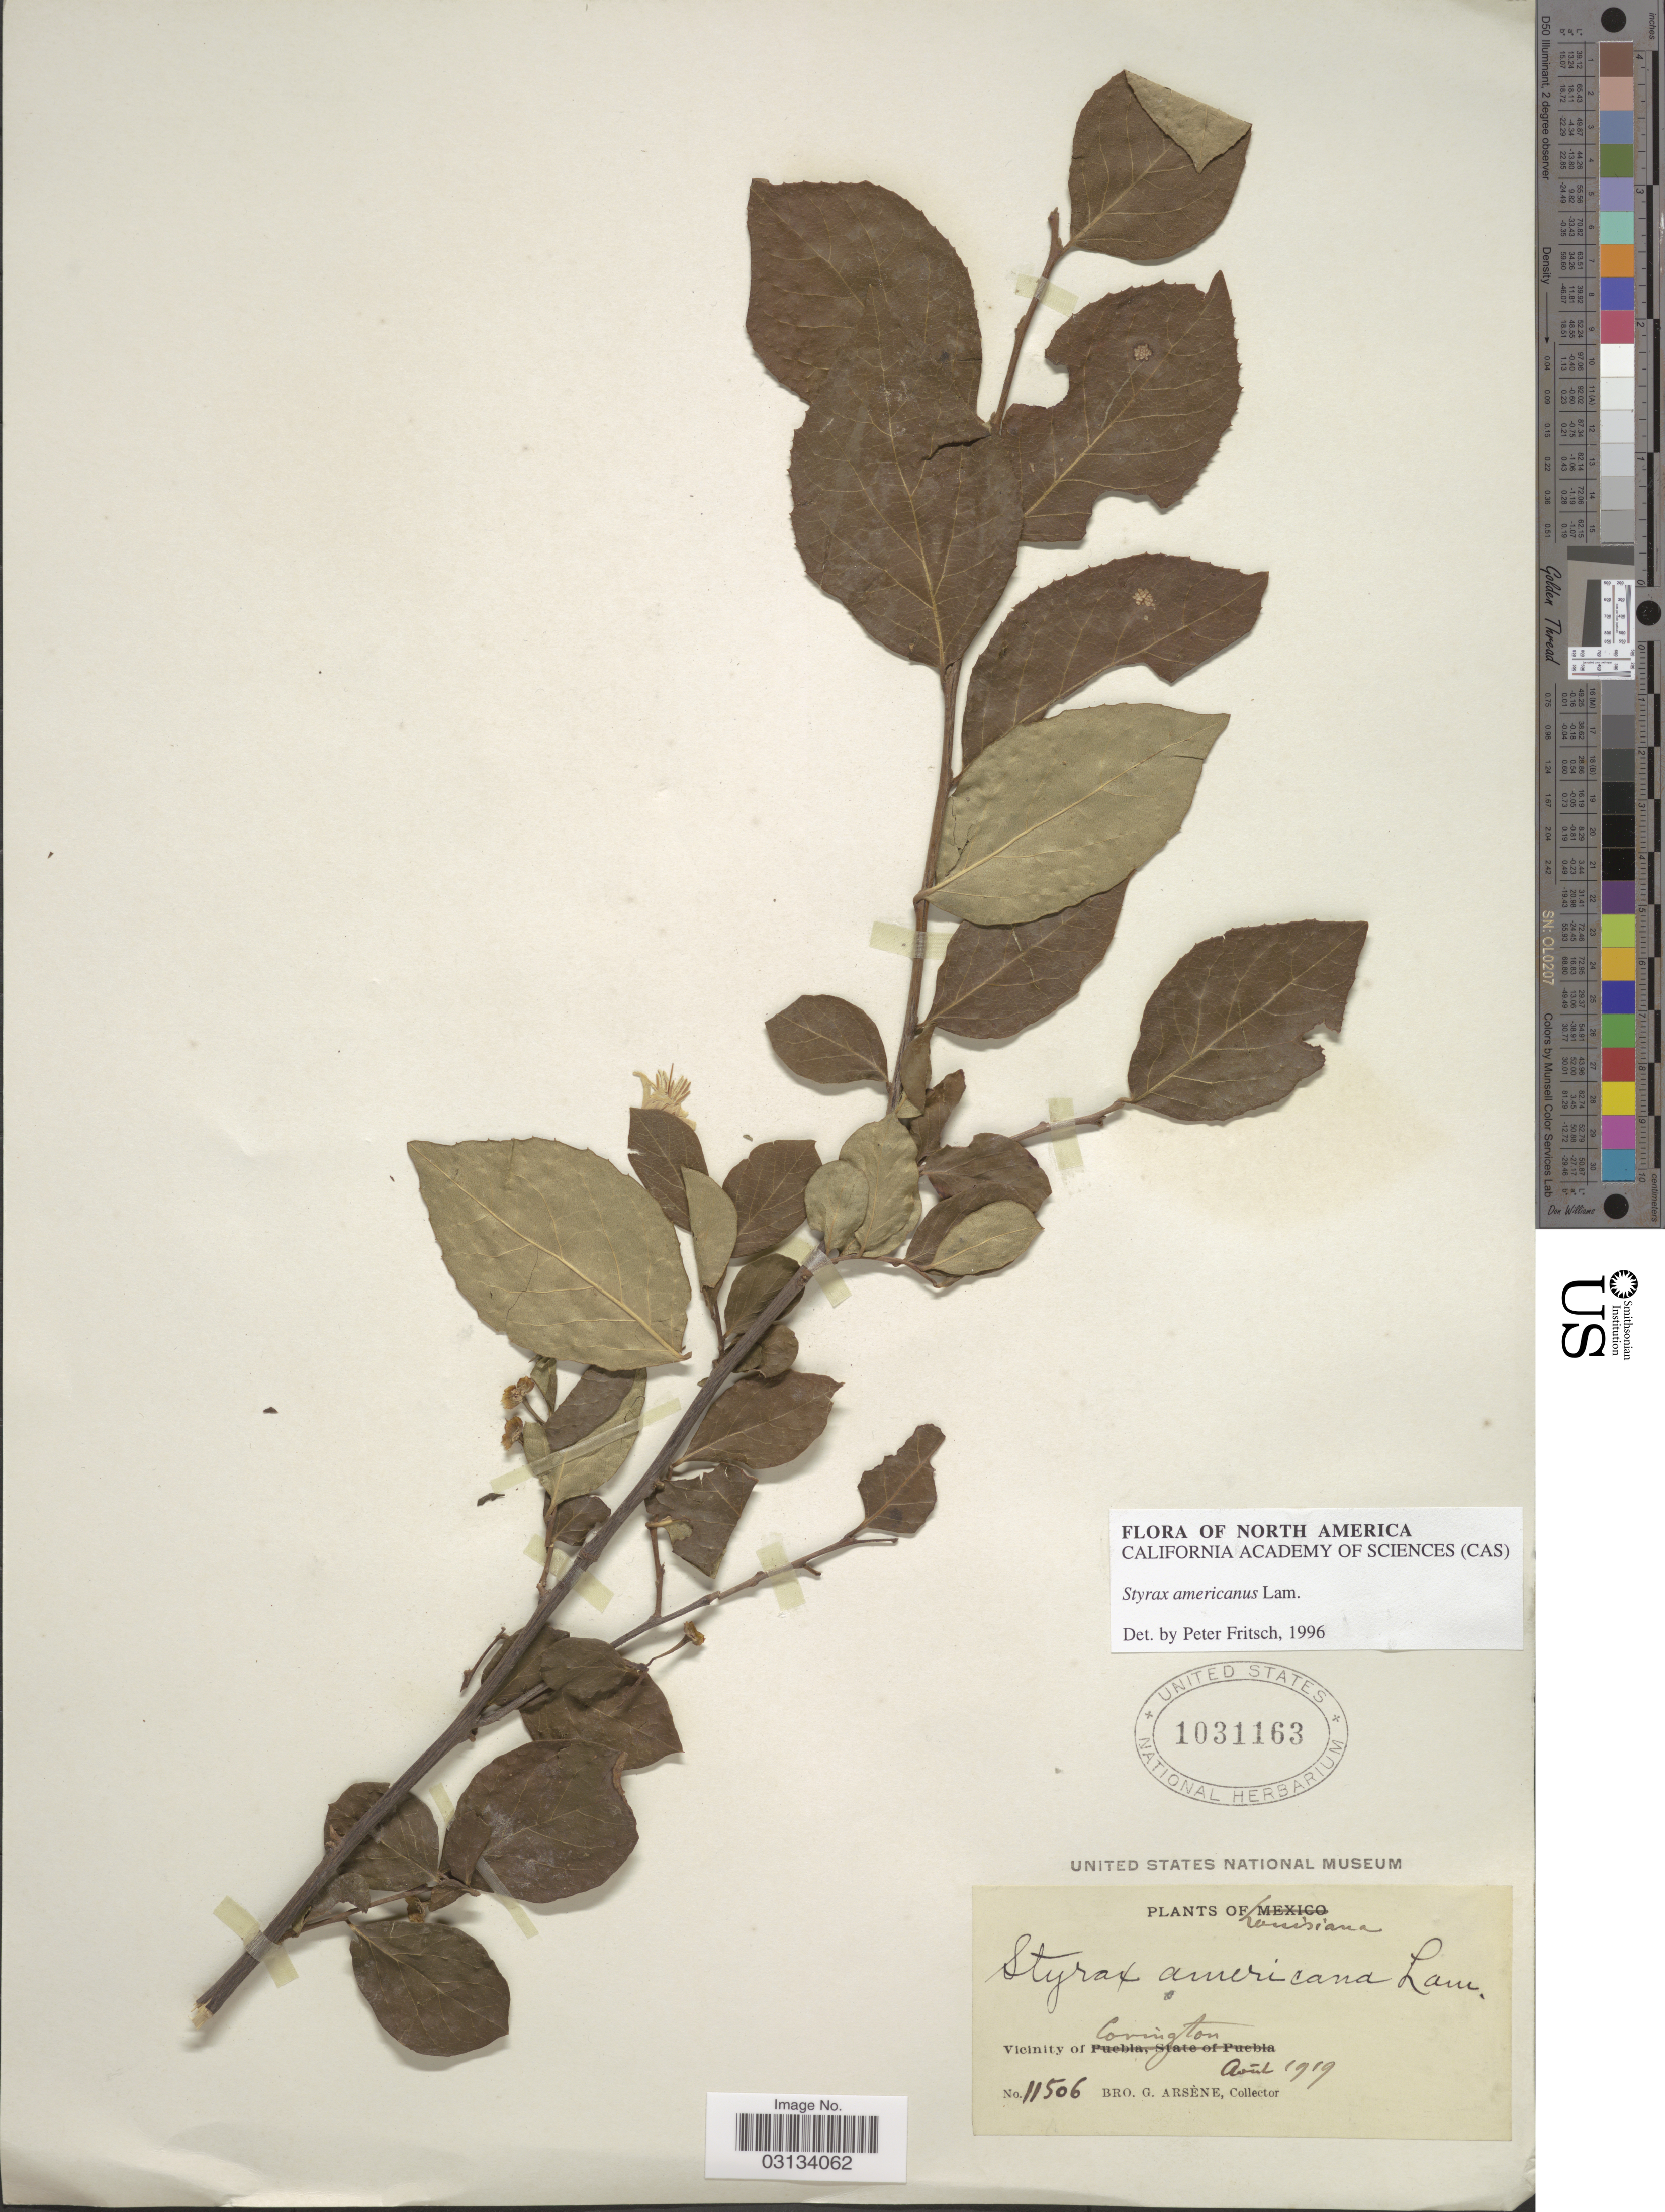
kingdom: Plantae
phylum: Tracheophyta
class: Magnoliopsida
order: Ericales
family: Styracaceae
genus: Styrax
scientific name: Styrax americanus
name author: Lam.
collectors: Bro. G. Arsène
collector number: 11506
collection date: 1919-08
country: United States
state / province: Louisiana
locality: Vicinity of Covington.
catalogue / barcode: US 1031163